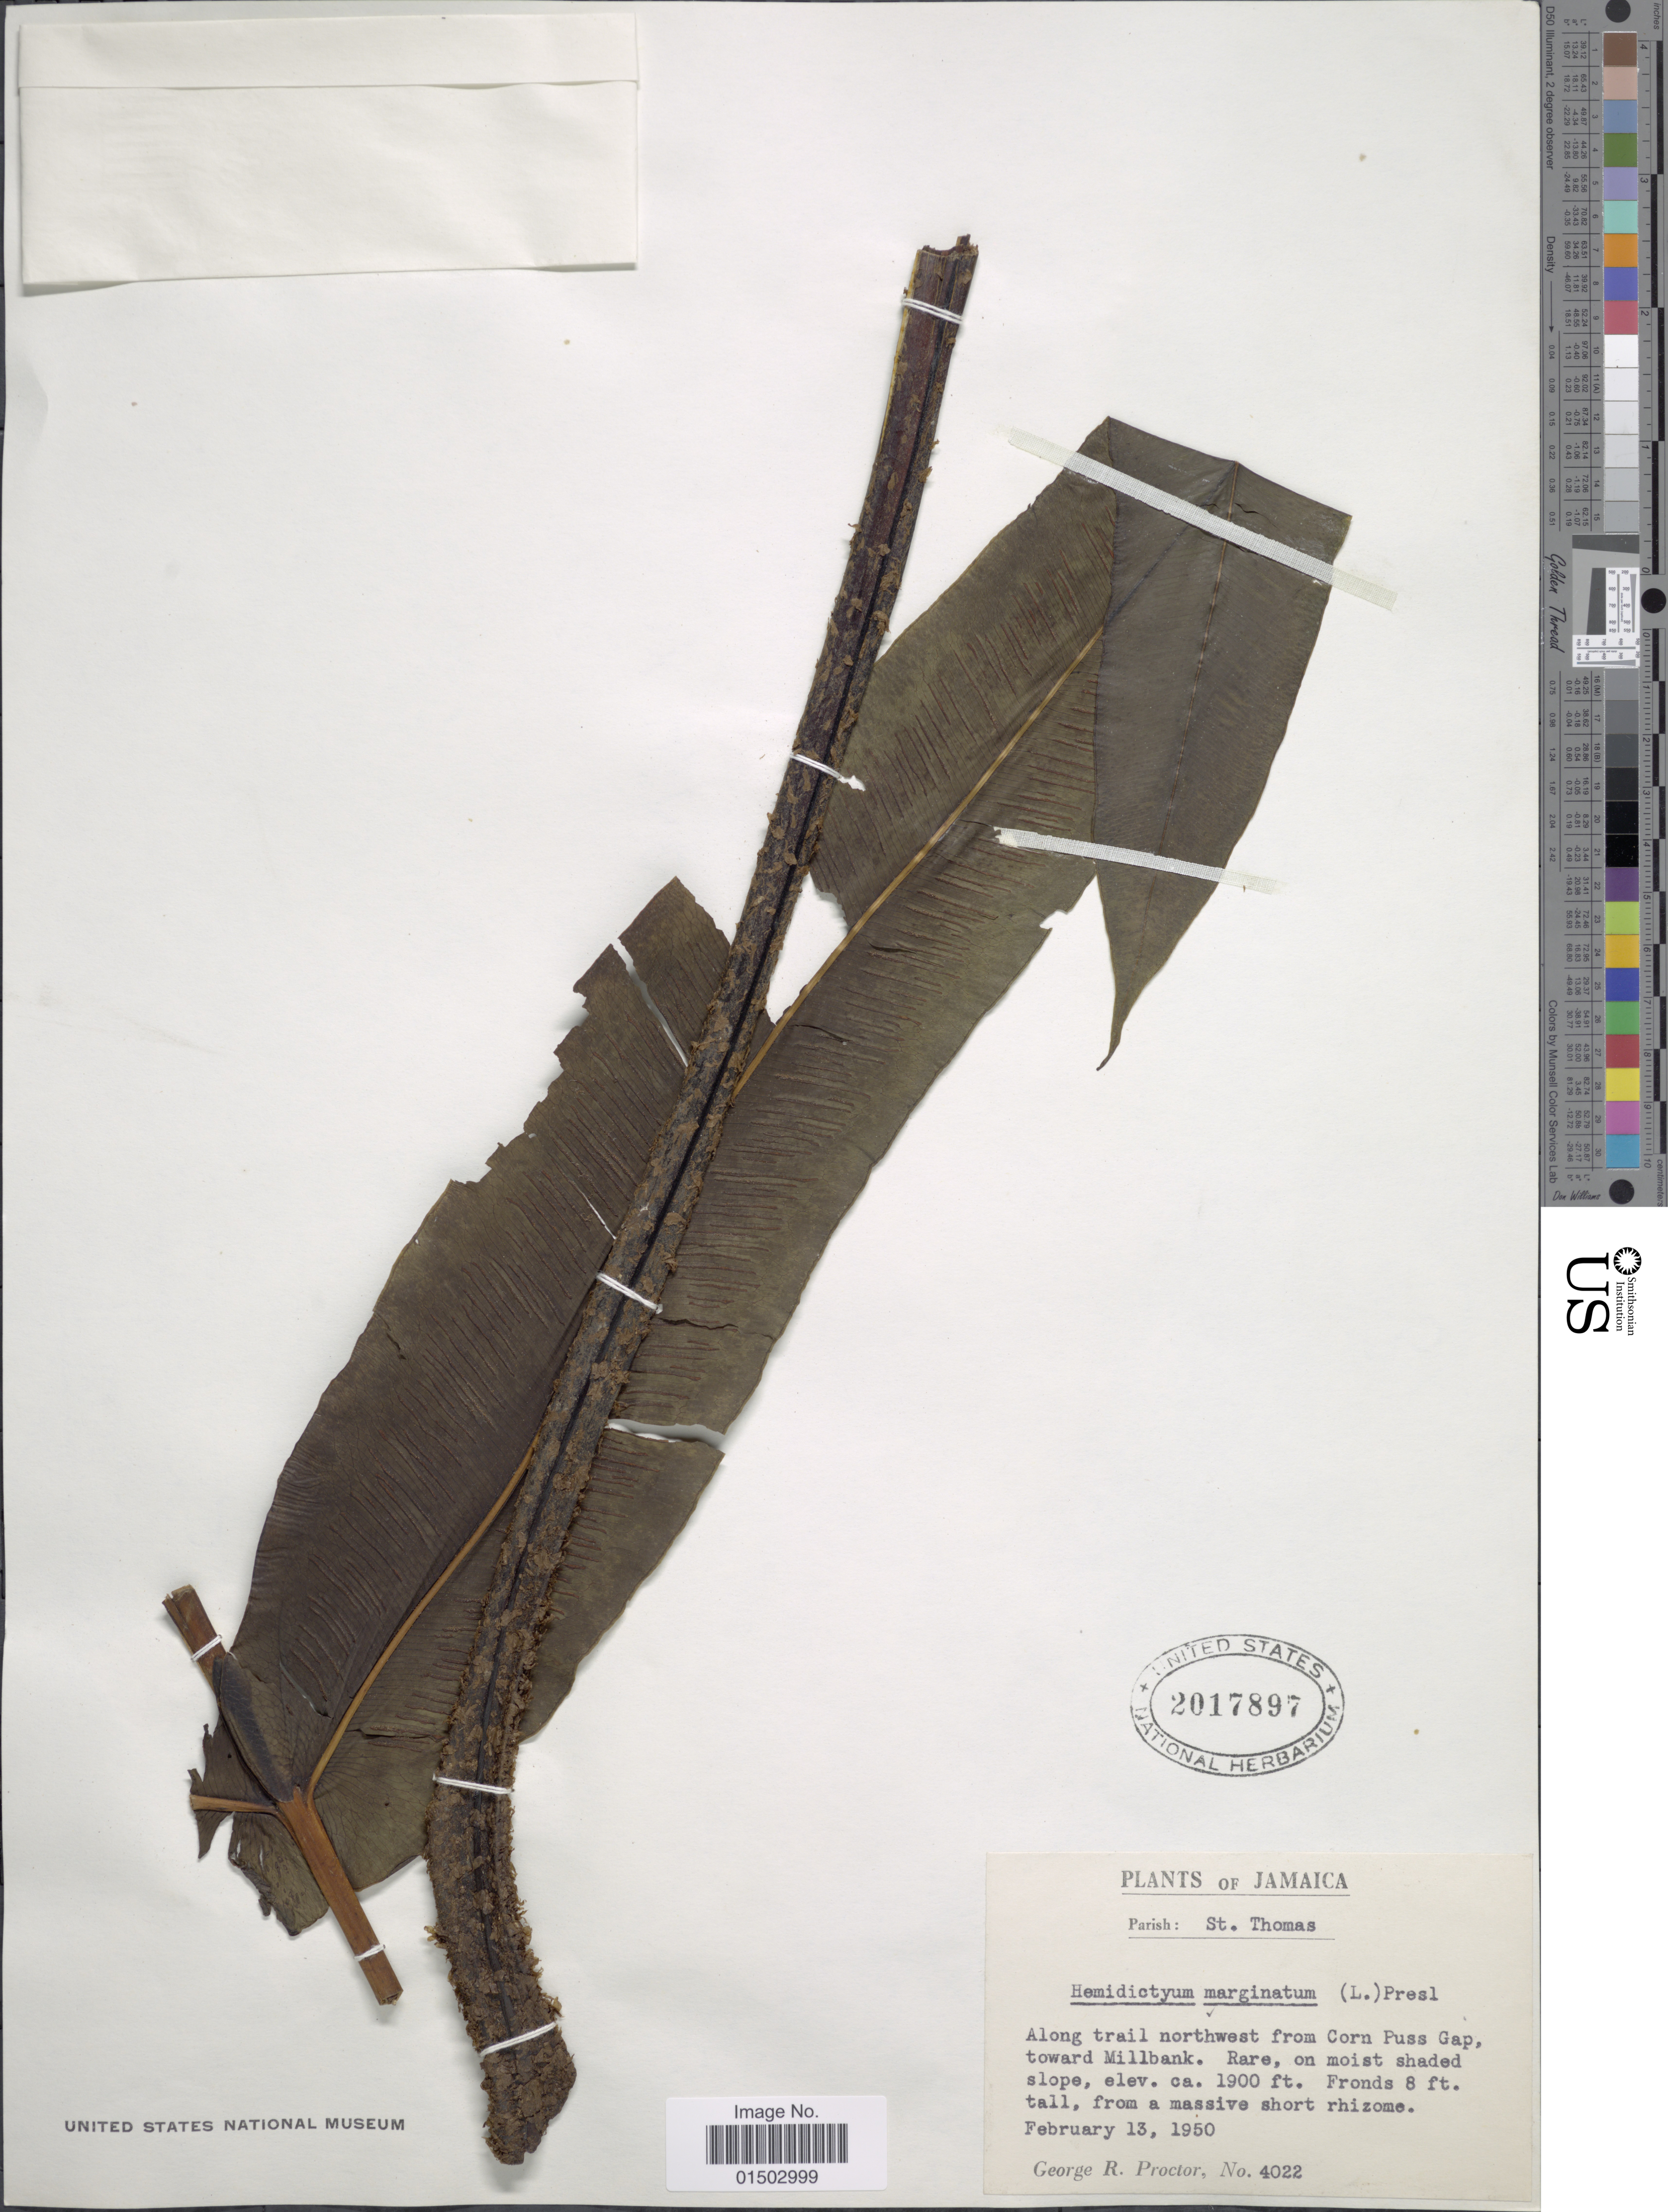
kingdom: Plantae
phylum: Tracheophyta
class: Polypodiopsida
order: Polypodiales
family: Hemidictyaceae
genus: Hemidictyum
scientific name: Hemidictyum marginatum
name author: (L.) C. Presl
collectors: G. R. Proctor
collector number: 4022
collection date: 1950-02-13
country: Jamaica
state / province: Saint Thomas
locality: Parish: St. Thomas, along trail northwest from Corn Puss Gap, toward Millbank, Fronds 8 ft. tall, from a massive short rhizome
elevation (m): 579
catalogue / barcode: US 2017897